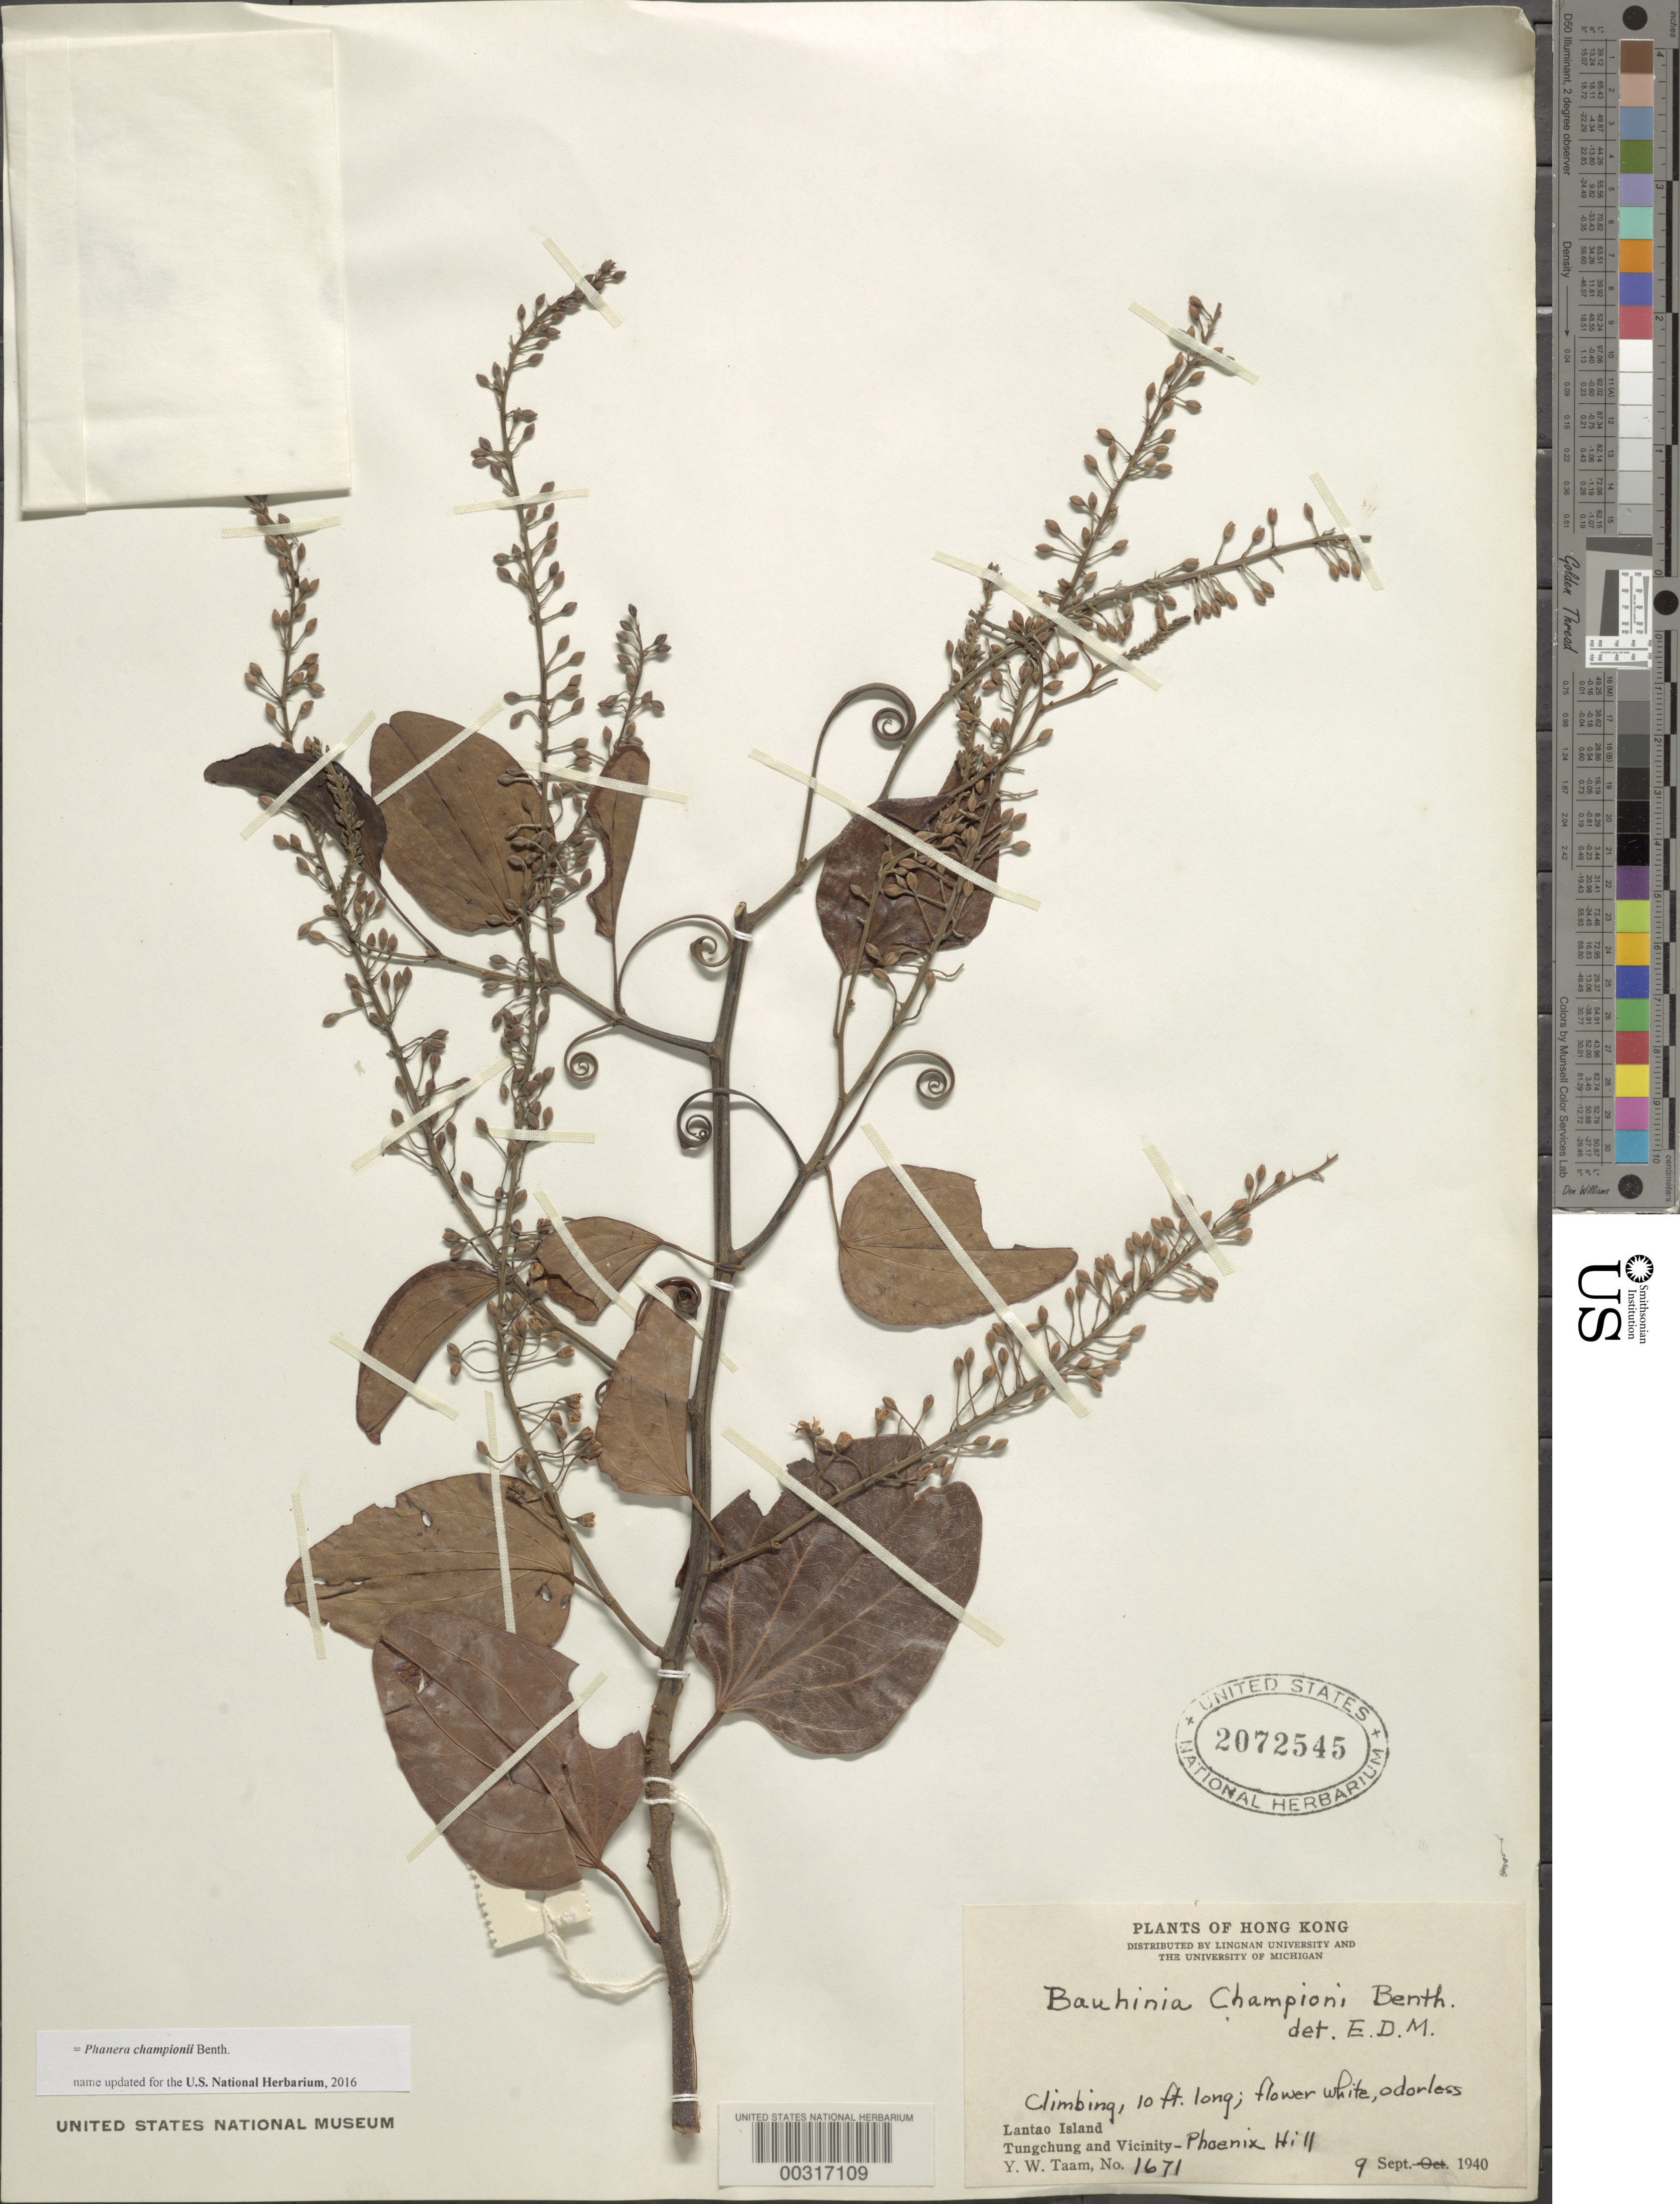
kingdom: Plantae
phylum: Tracheophyta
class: Magnoliopsida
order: Fabales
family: Fabaceae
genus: Phanera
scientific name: Phanera championii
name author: Benth.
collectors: Y. W. Taam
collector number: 1671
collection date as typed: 09 Sep 1940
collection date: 1940-09-09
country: China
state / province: Hong Kong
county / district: New Territories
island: Lan Tao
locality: Tungchung and vicinity - phoenix hill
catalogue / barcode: US 2072545